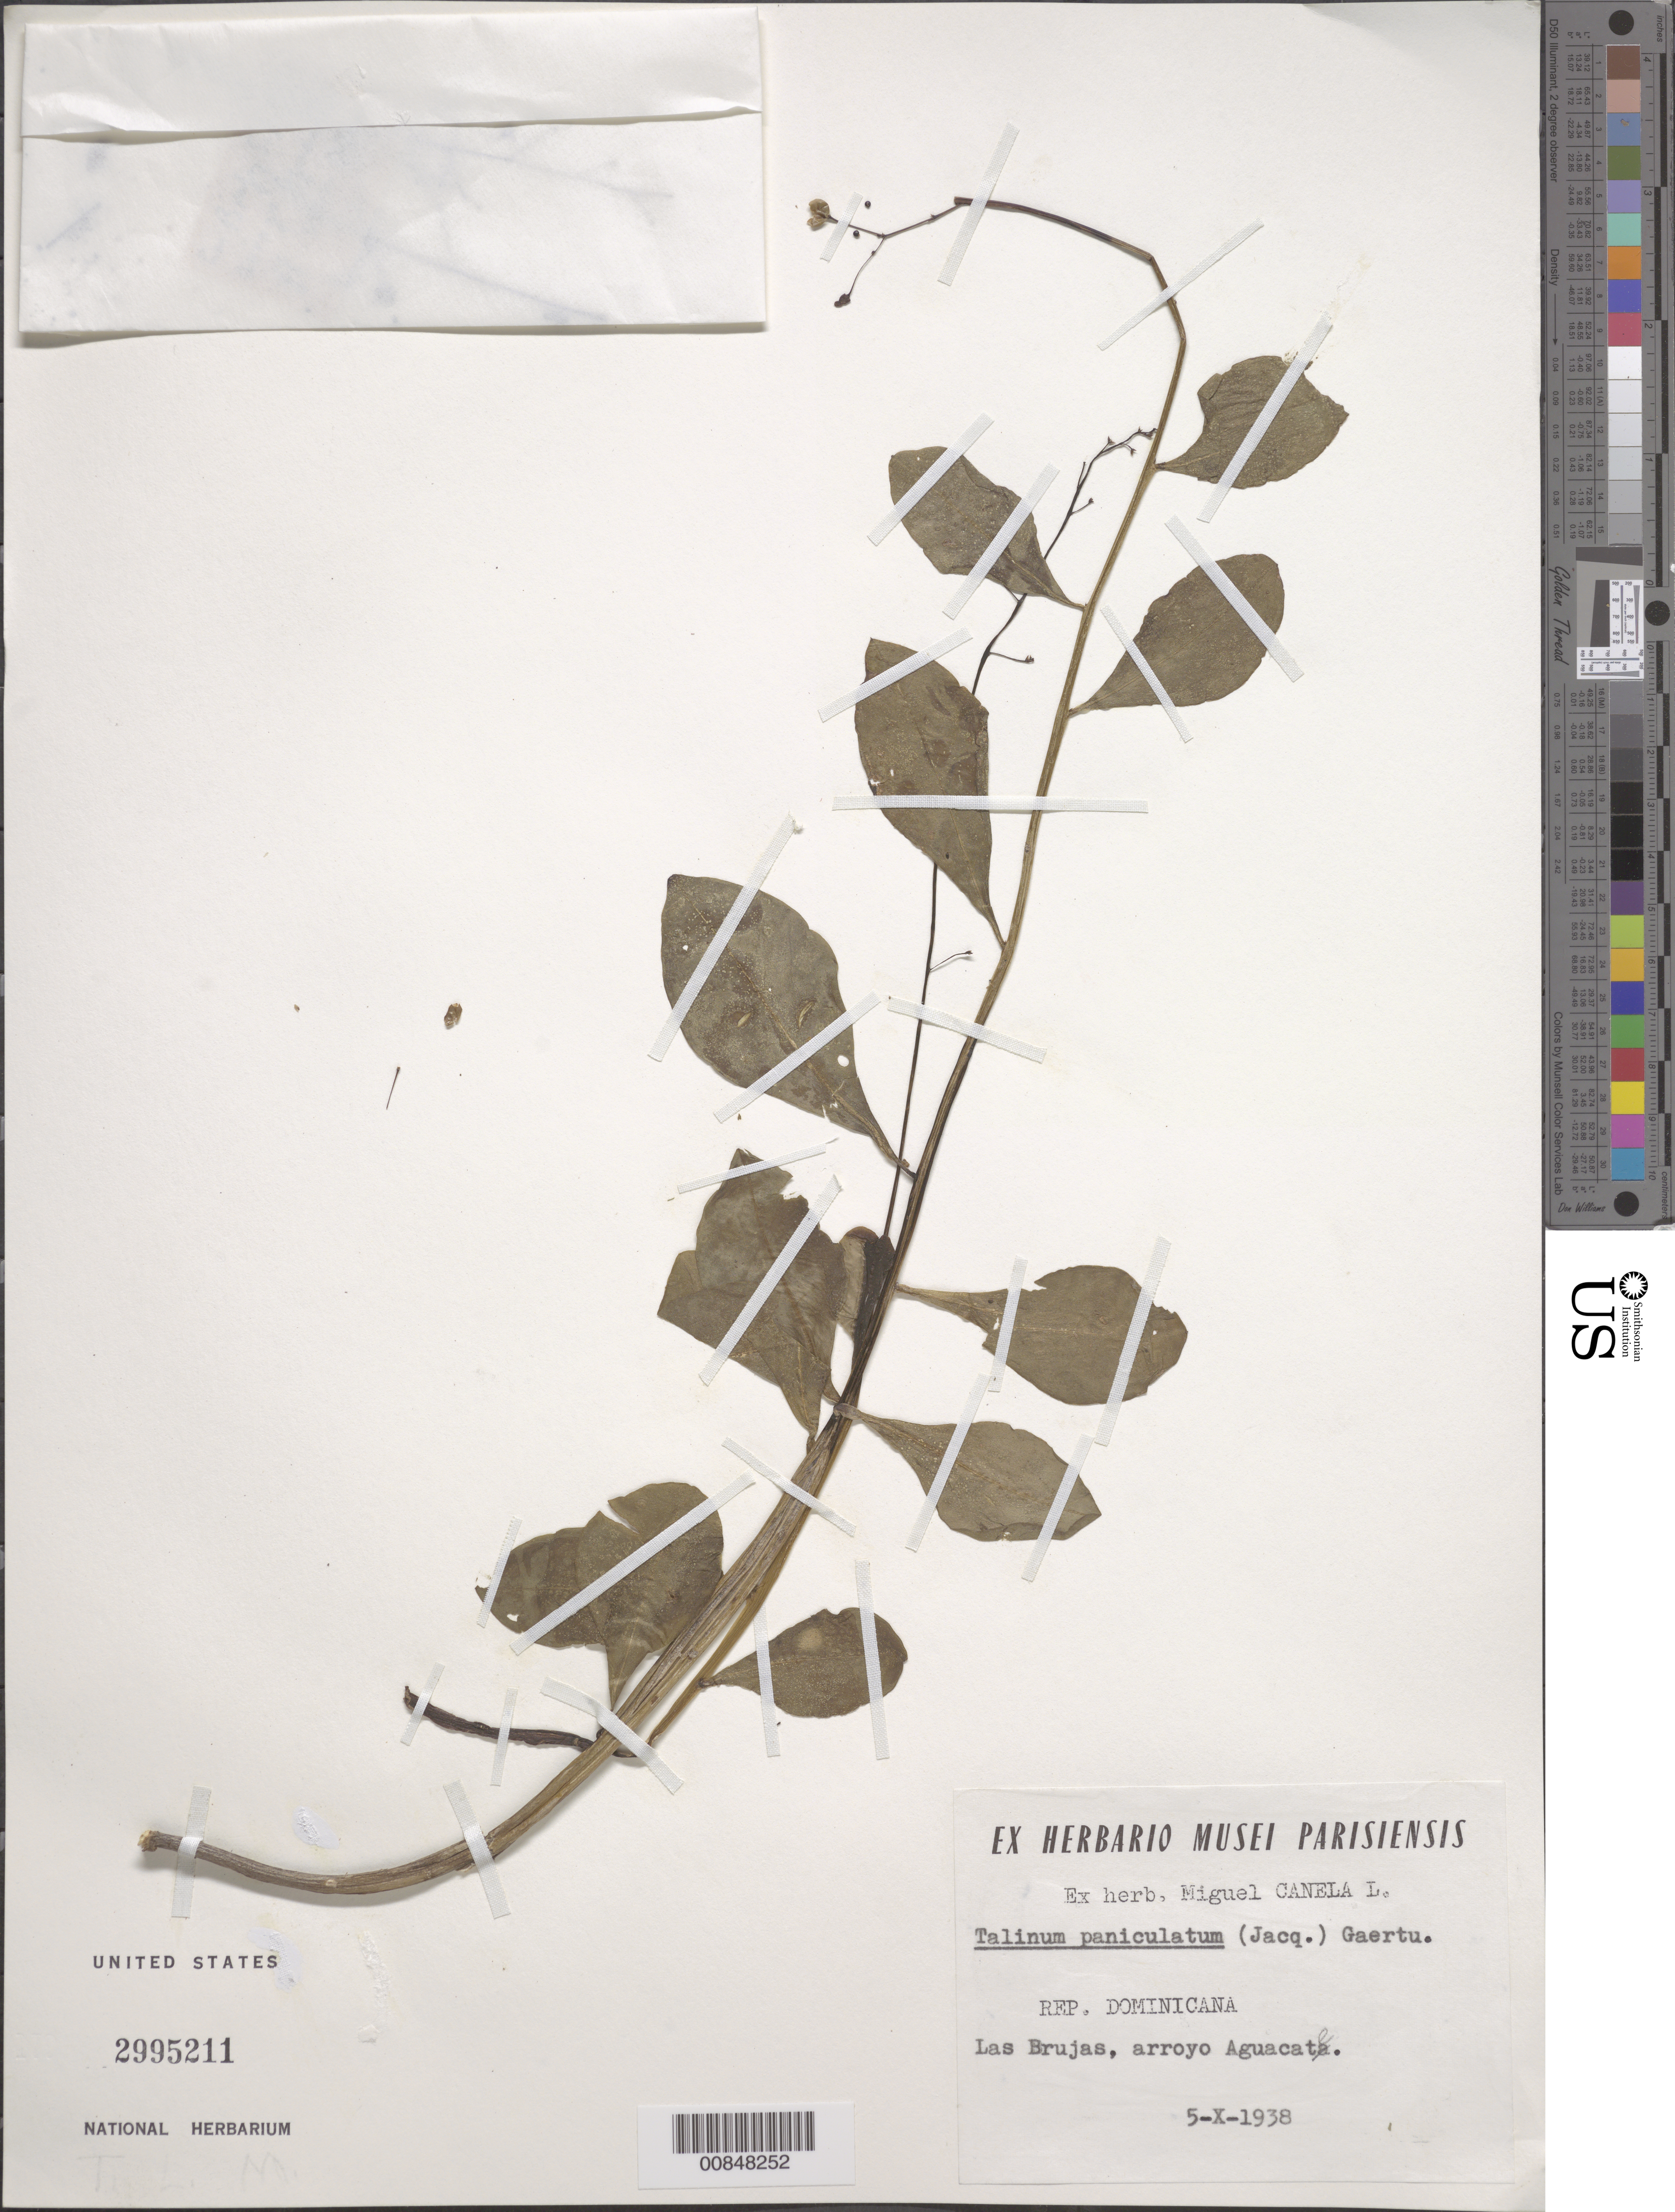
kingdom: Plantae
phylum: Tracheophyta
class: Magnoliopsida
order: Caryophyllales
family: Talinaceae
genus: Talinum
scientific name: Talinum paniculatum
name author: (Jacq.) Gaertn.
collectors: M. Canela Lazaro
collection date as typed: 05 Oct 1938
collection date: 1938-10-05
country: Dominican Republic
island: Hispaniola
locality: Las Brujas, Arroyo Aguacate.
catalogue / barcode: US 2995211